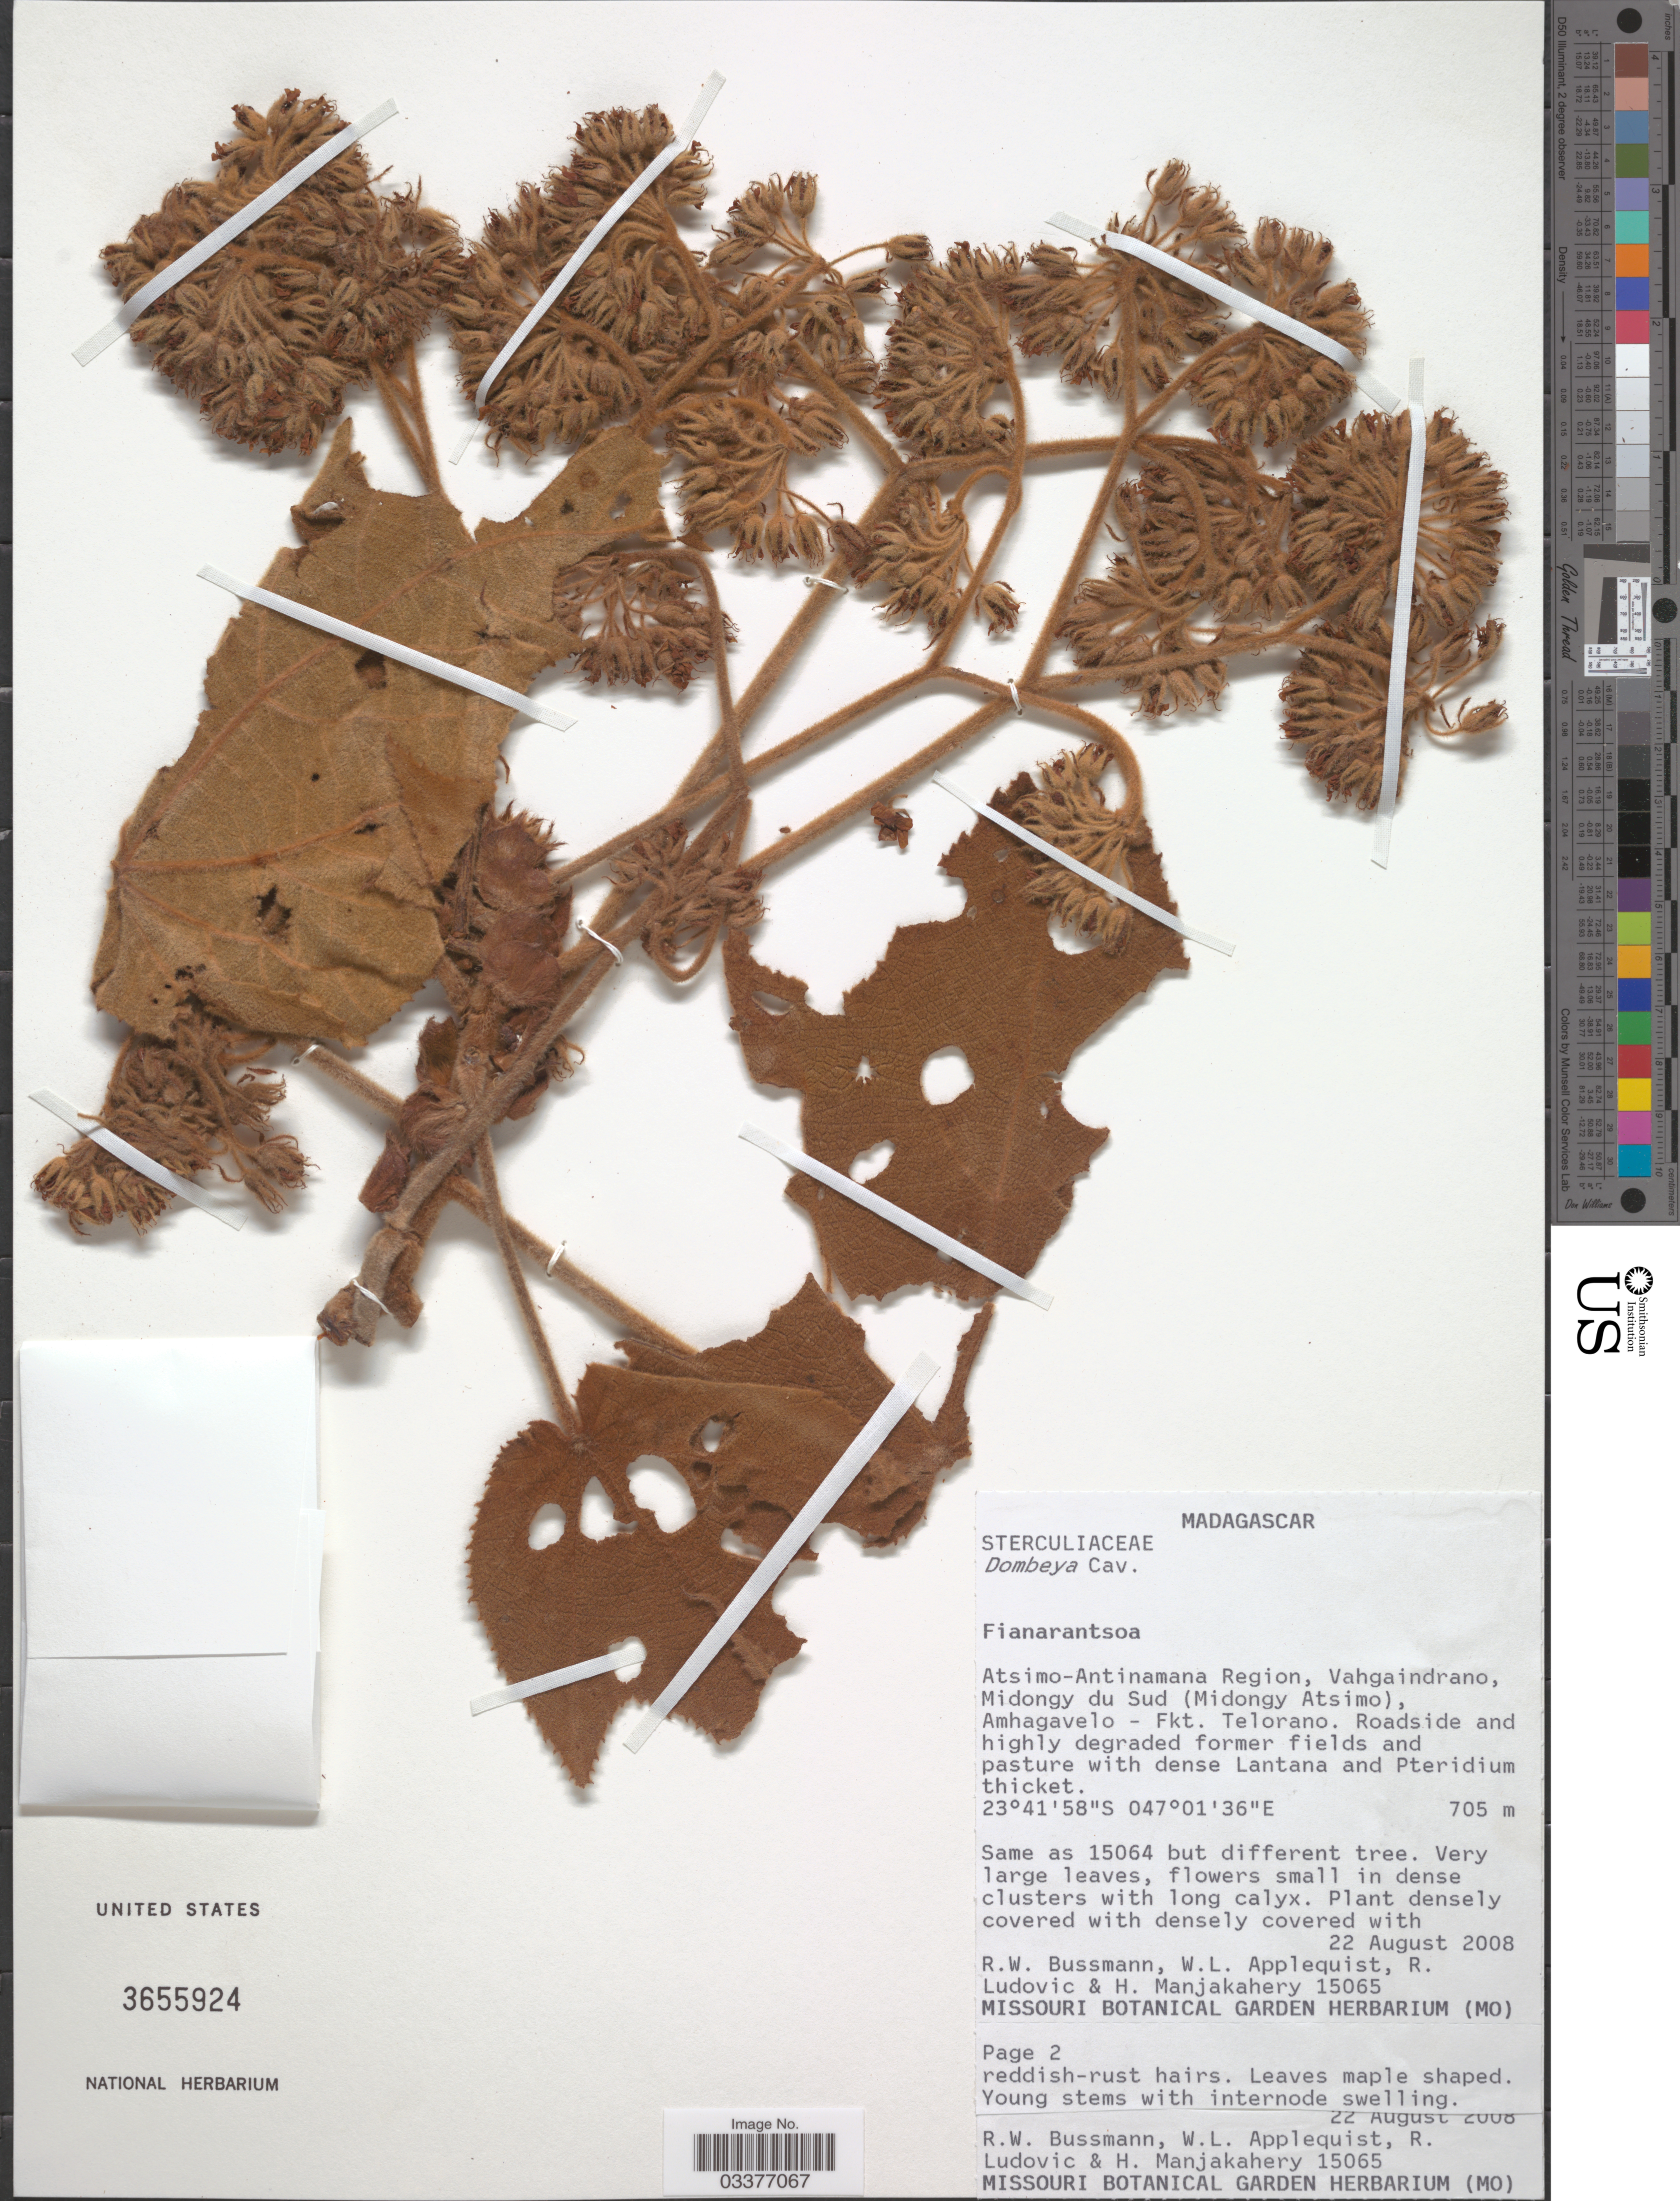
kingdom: Plantae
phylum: Tracheophyta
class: Magnoliopsida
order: Malvales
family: Malvaceae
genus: Dombeya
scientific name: Dombeya mollis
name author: Hook.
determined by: Jourdain-Fievet, L.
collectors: R. W. Bussmann, W. Applequist, R. Ludovic & H. N. Manjakahery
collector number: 15065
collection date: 2008-08-22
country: Madagascar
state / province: Atsimo-Atsinanana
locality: Atsimo-Antinamana Region, Vahgaindrano, Midongy du Sud (Midongy Atsimo), Amhagavelo - Fkt. Telorano.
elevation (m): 705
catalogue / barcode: US 3655924